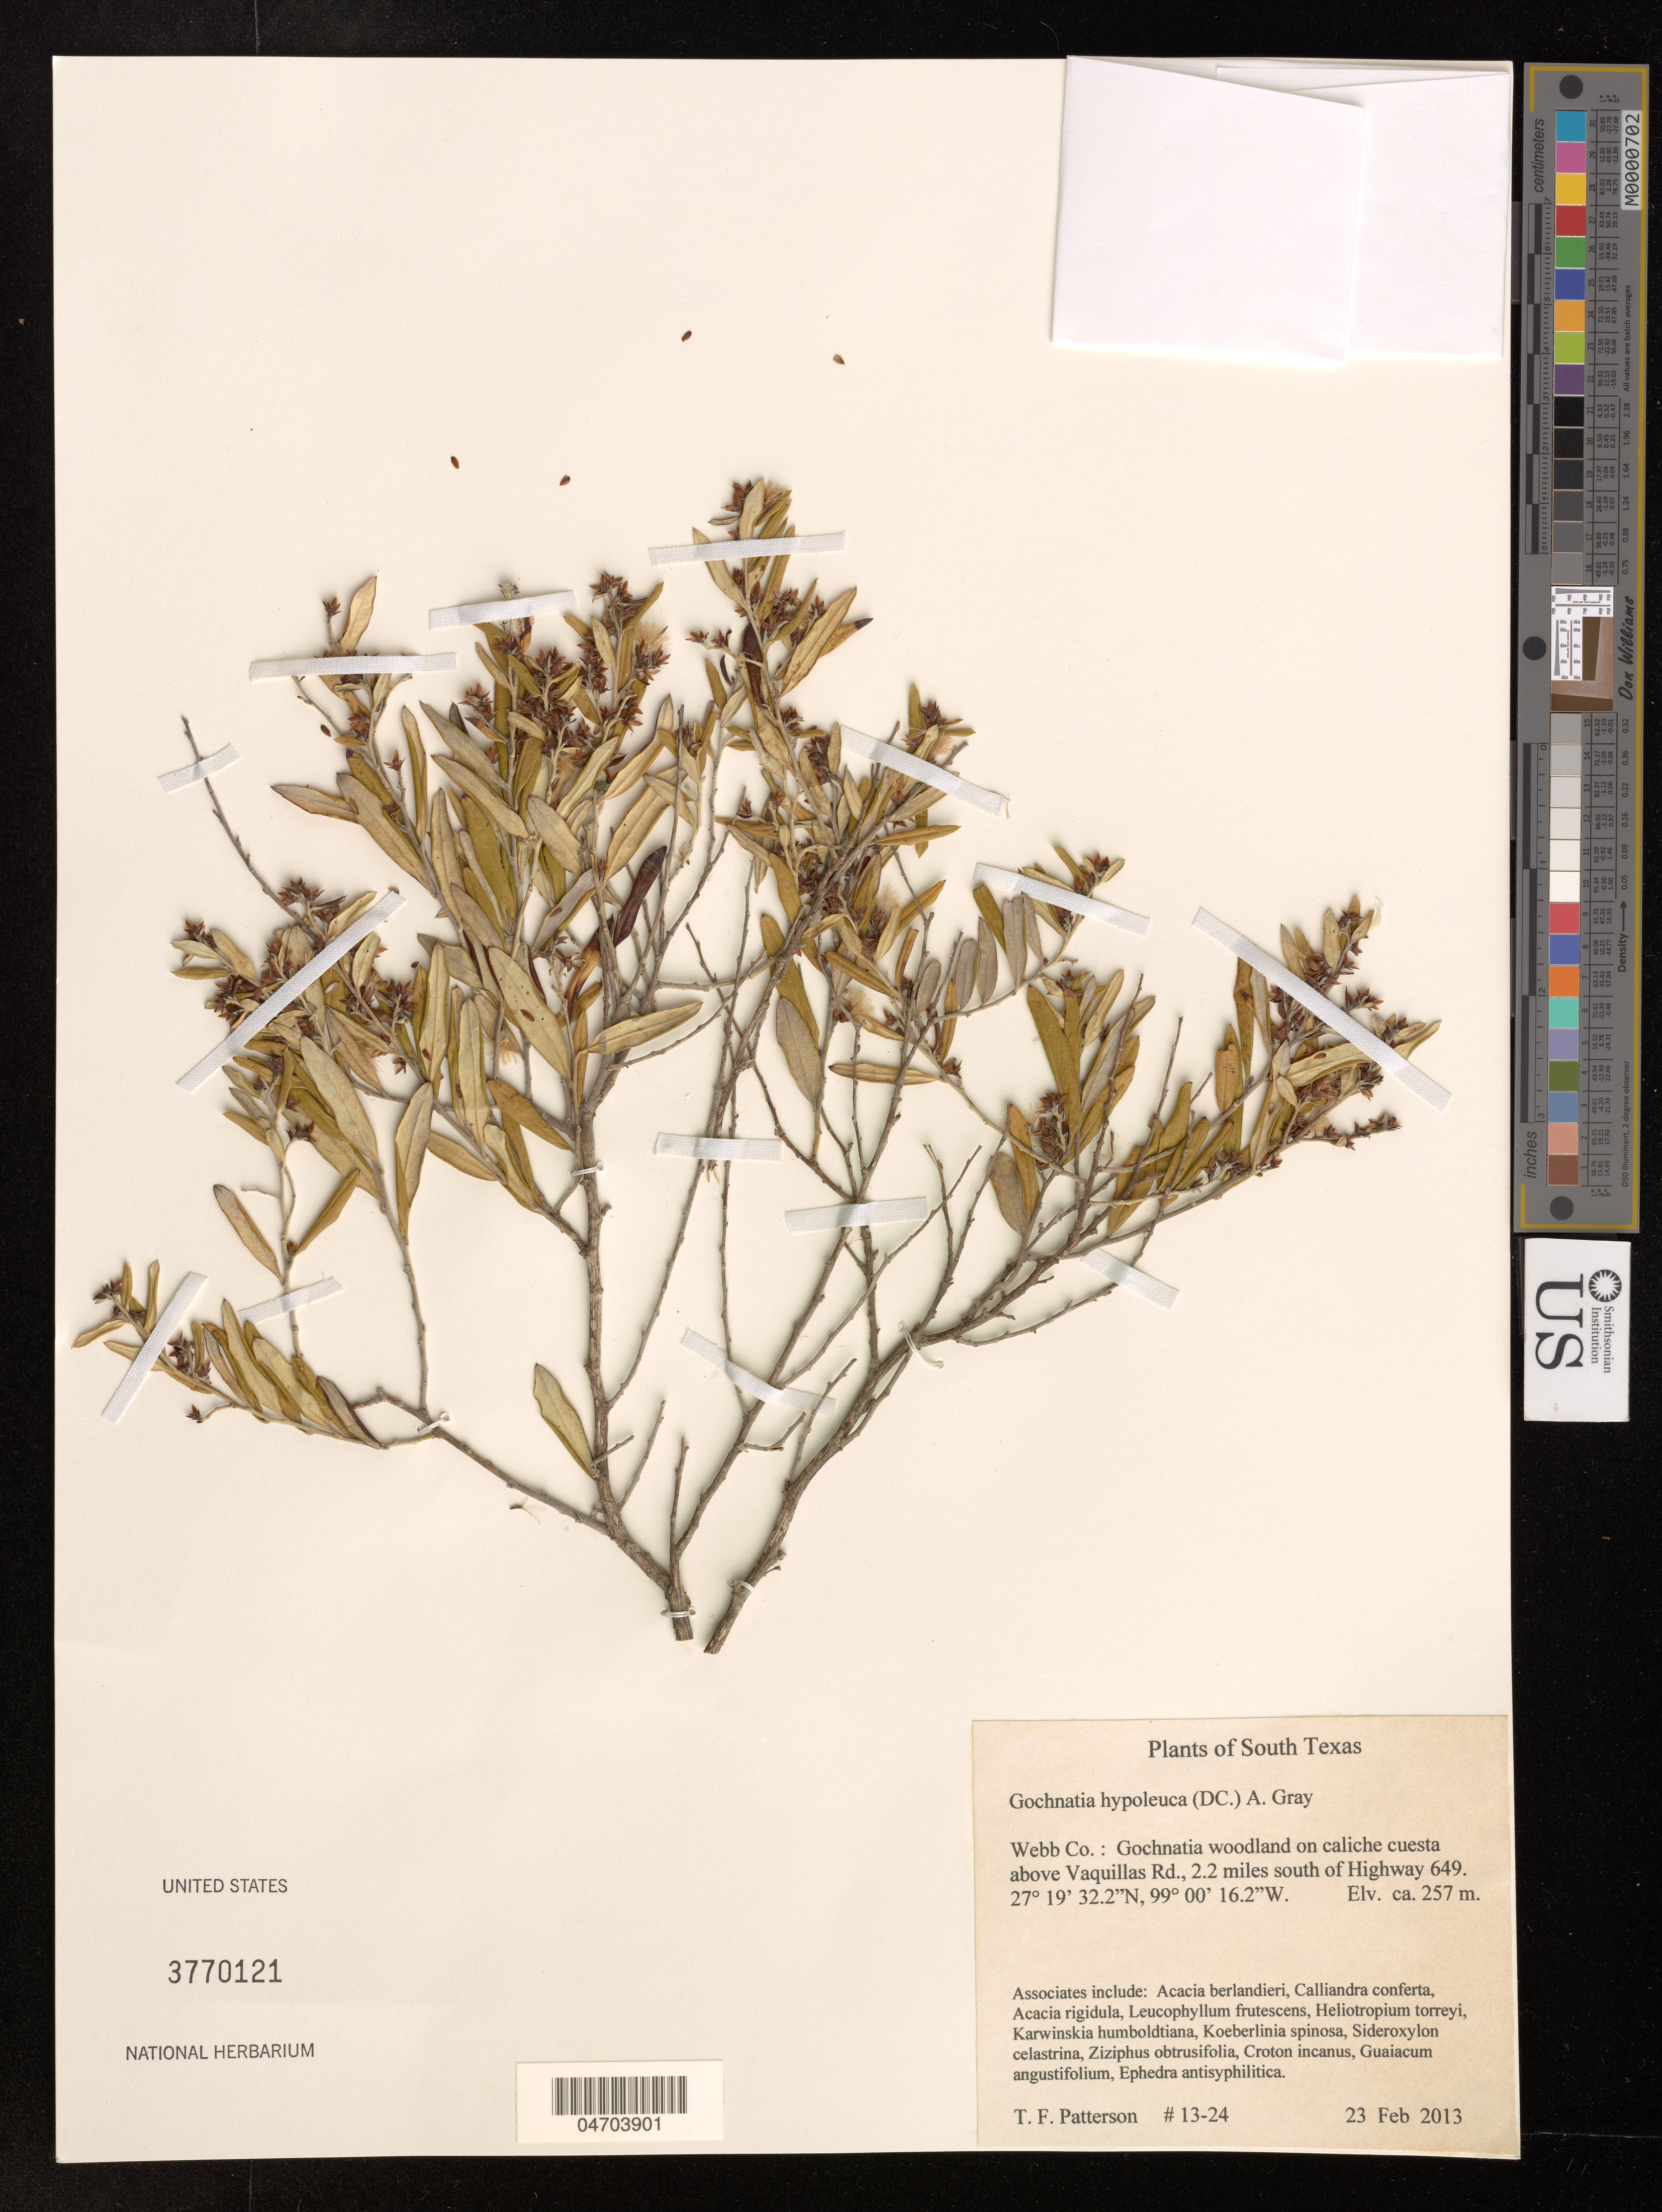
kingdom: Plantae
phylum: Tracheophyta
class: Magnoliopsida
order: Asterales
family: Asteraceae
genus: Gochnatia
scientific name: Gochnatia hypoleuca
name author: (DC.) A. Gray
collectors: T. Patterson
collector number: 13/24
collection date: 2013-02-23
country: United States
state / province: Texas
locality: South Texas, Webb Co.: 2.2 miles south of Highway 649.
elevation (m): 257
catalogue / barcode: US 3770121